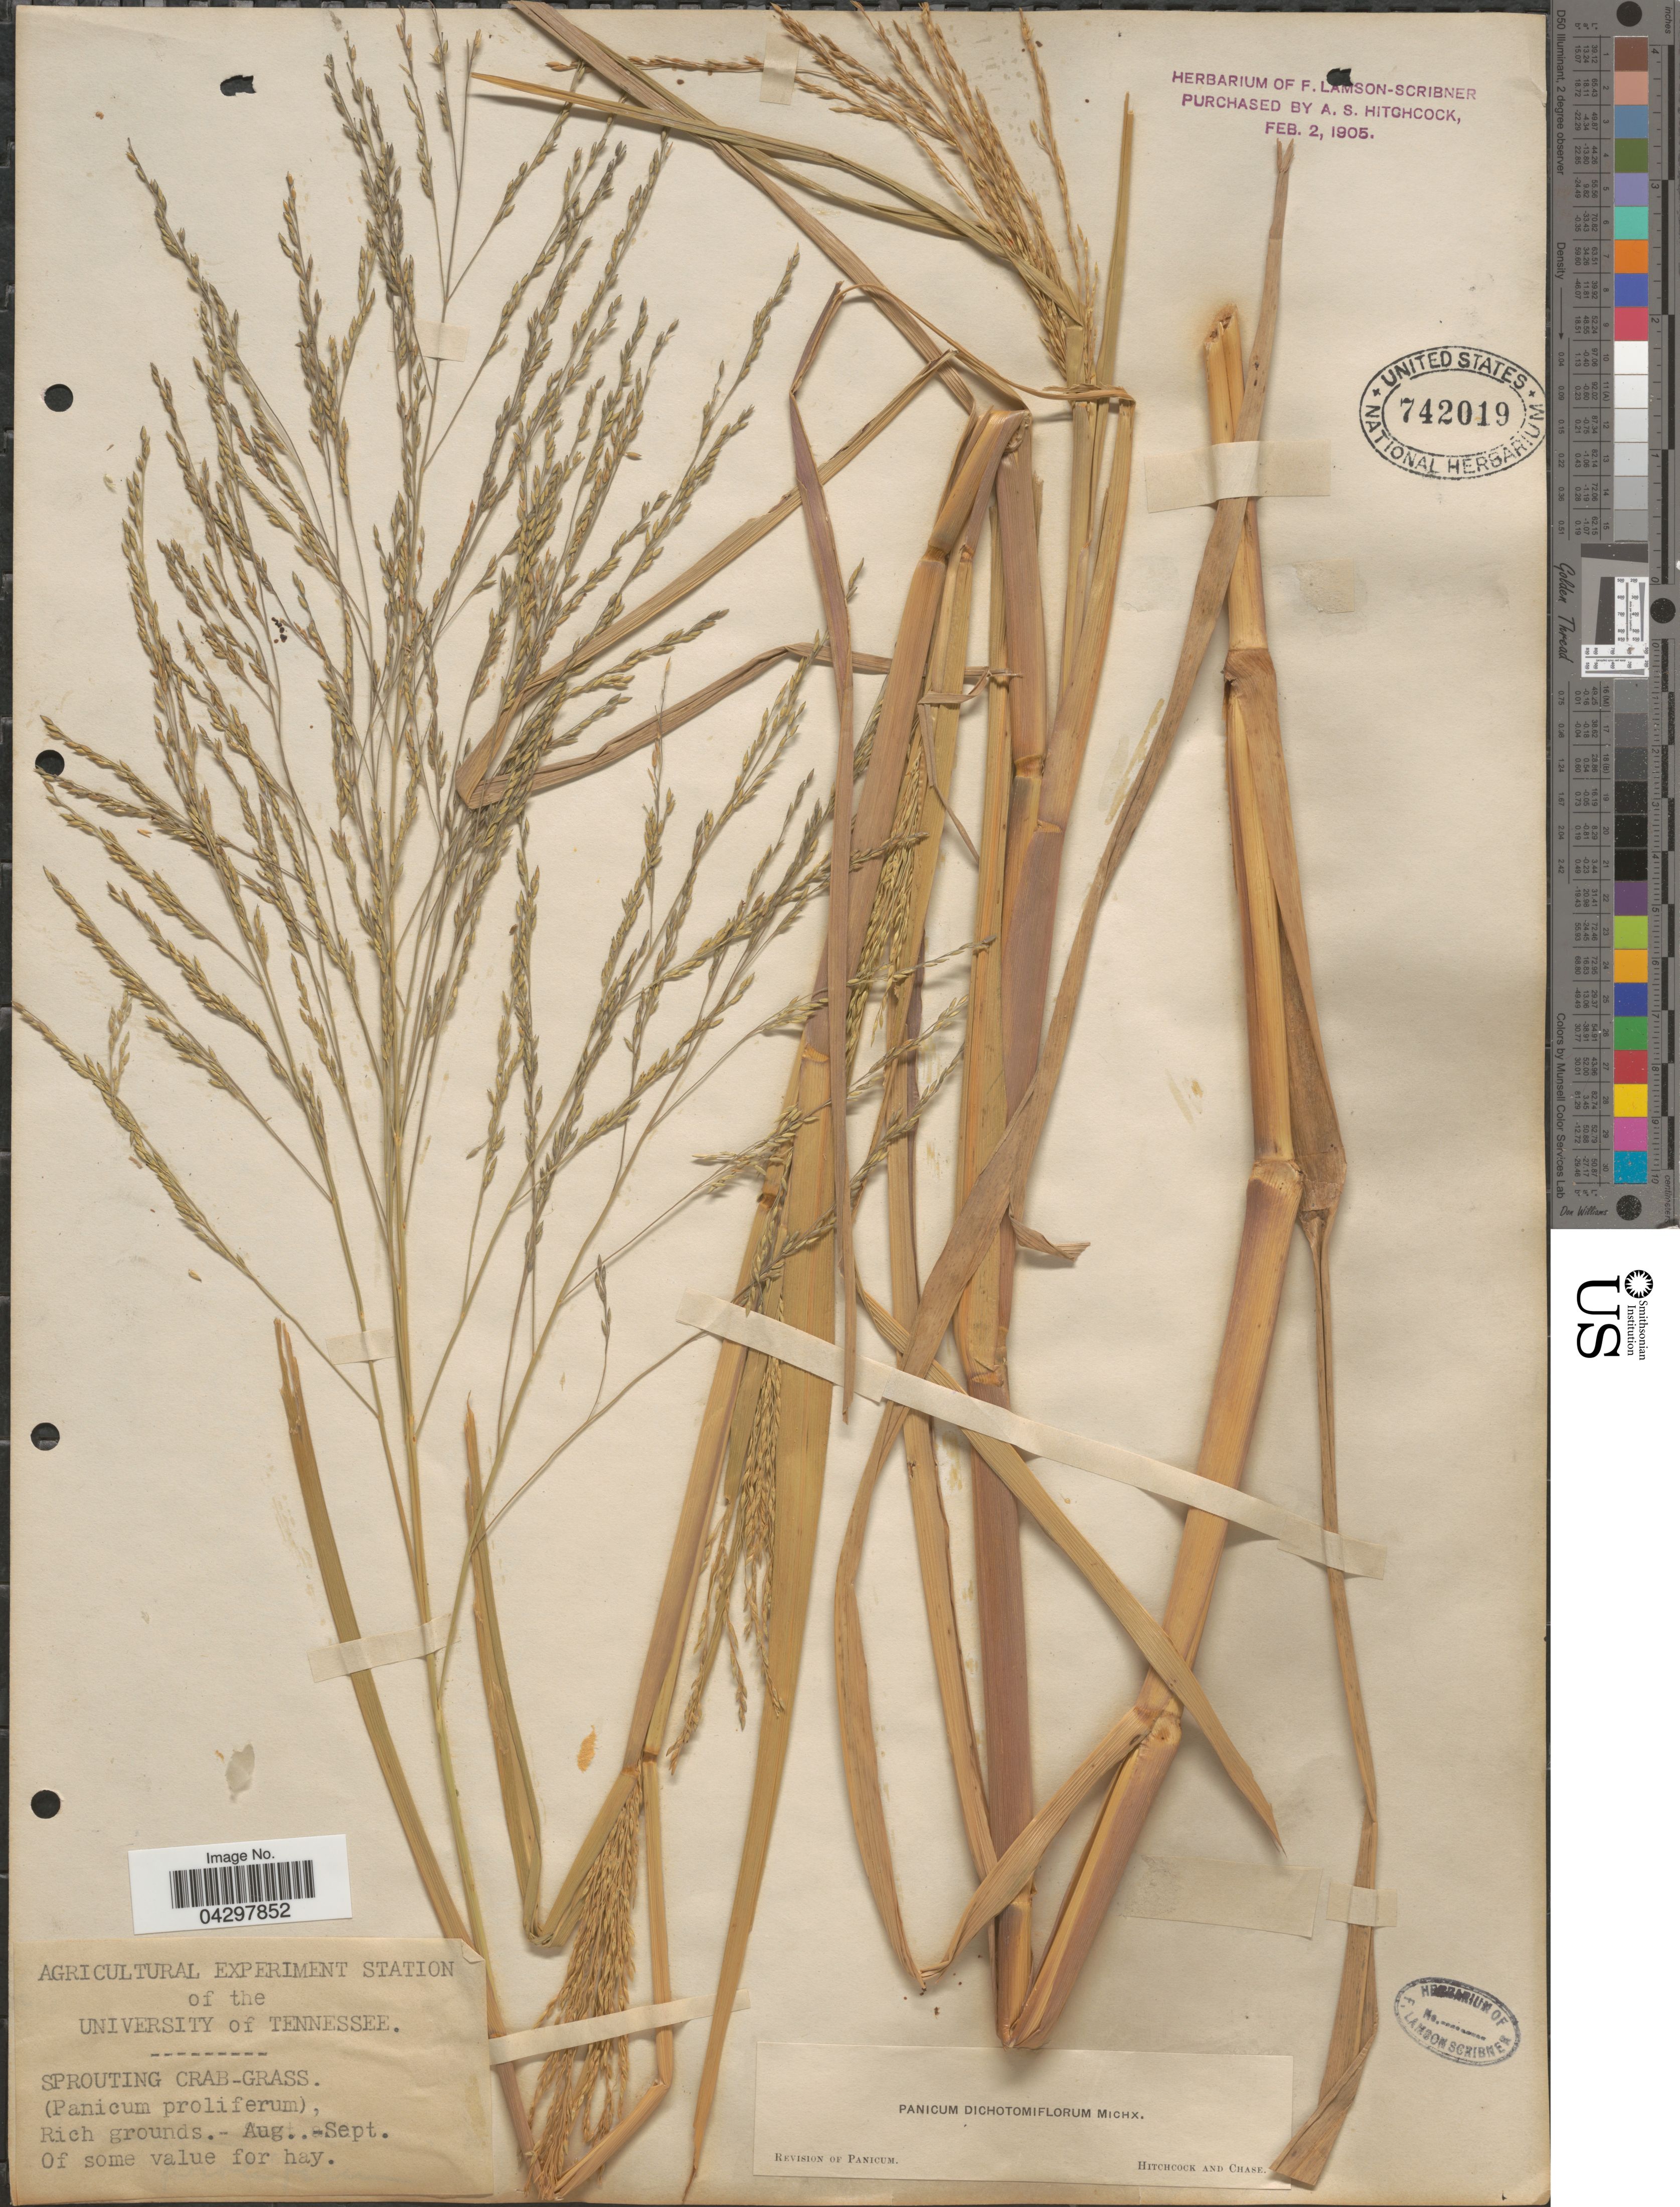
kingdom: Plantae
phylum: Tracheophyta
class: Liliopsida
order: Poales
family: Poaceae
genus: Panicum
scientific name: Panicum dichotomiflorum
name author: Michx.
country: United States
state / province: Tennessee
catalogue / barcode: US 742019